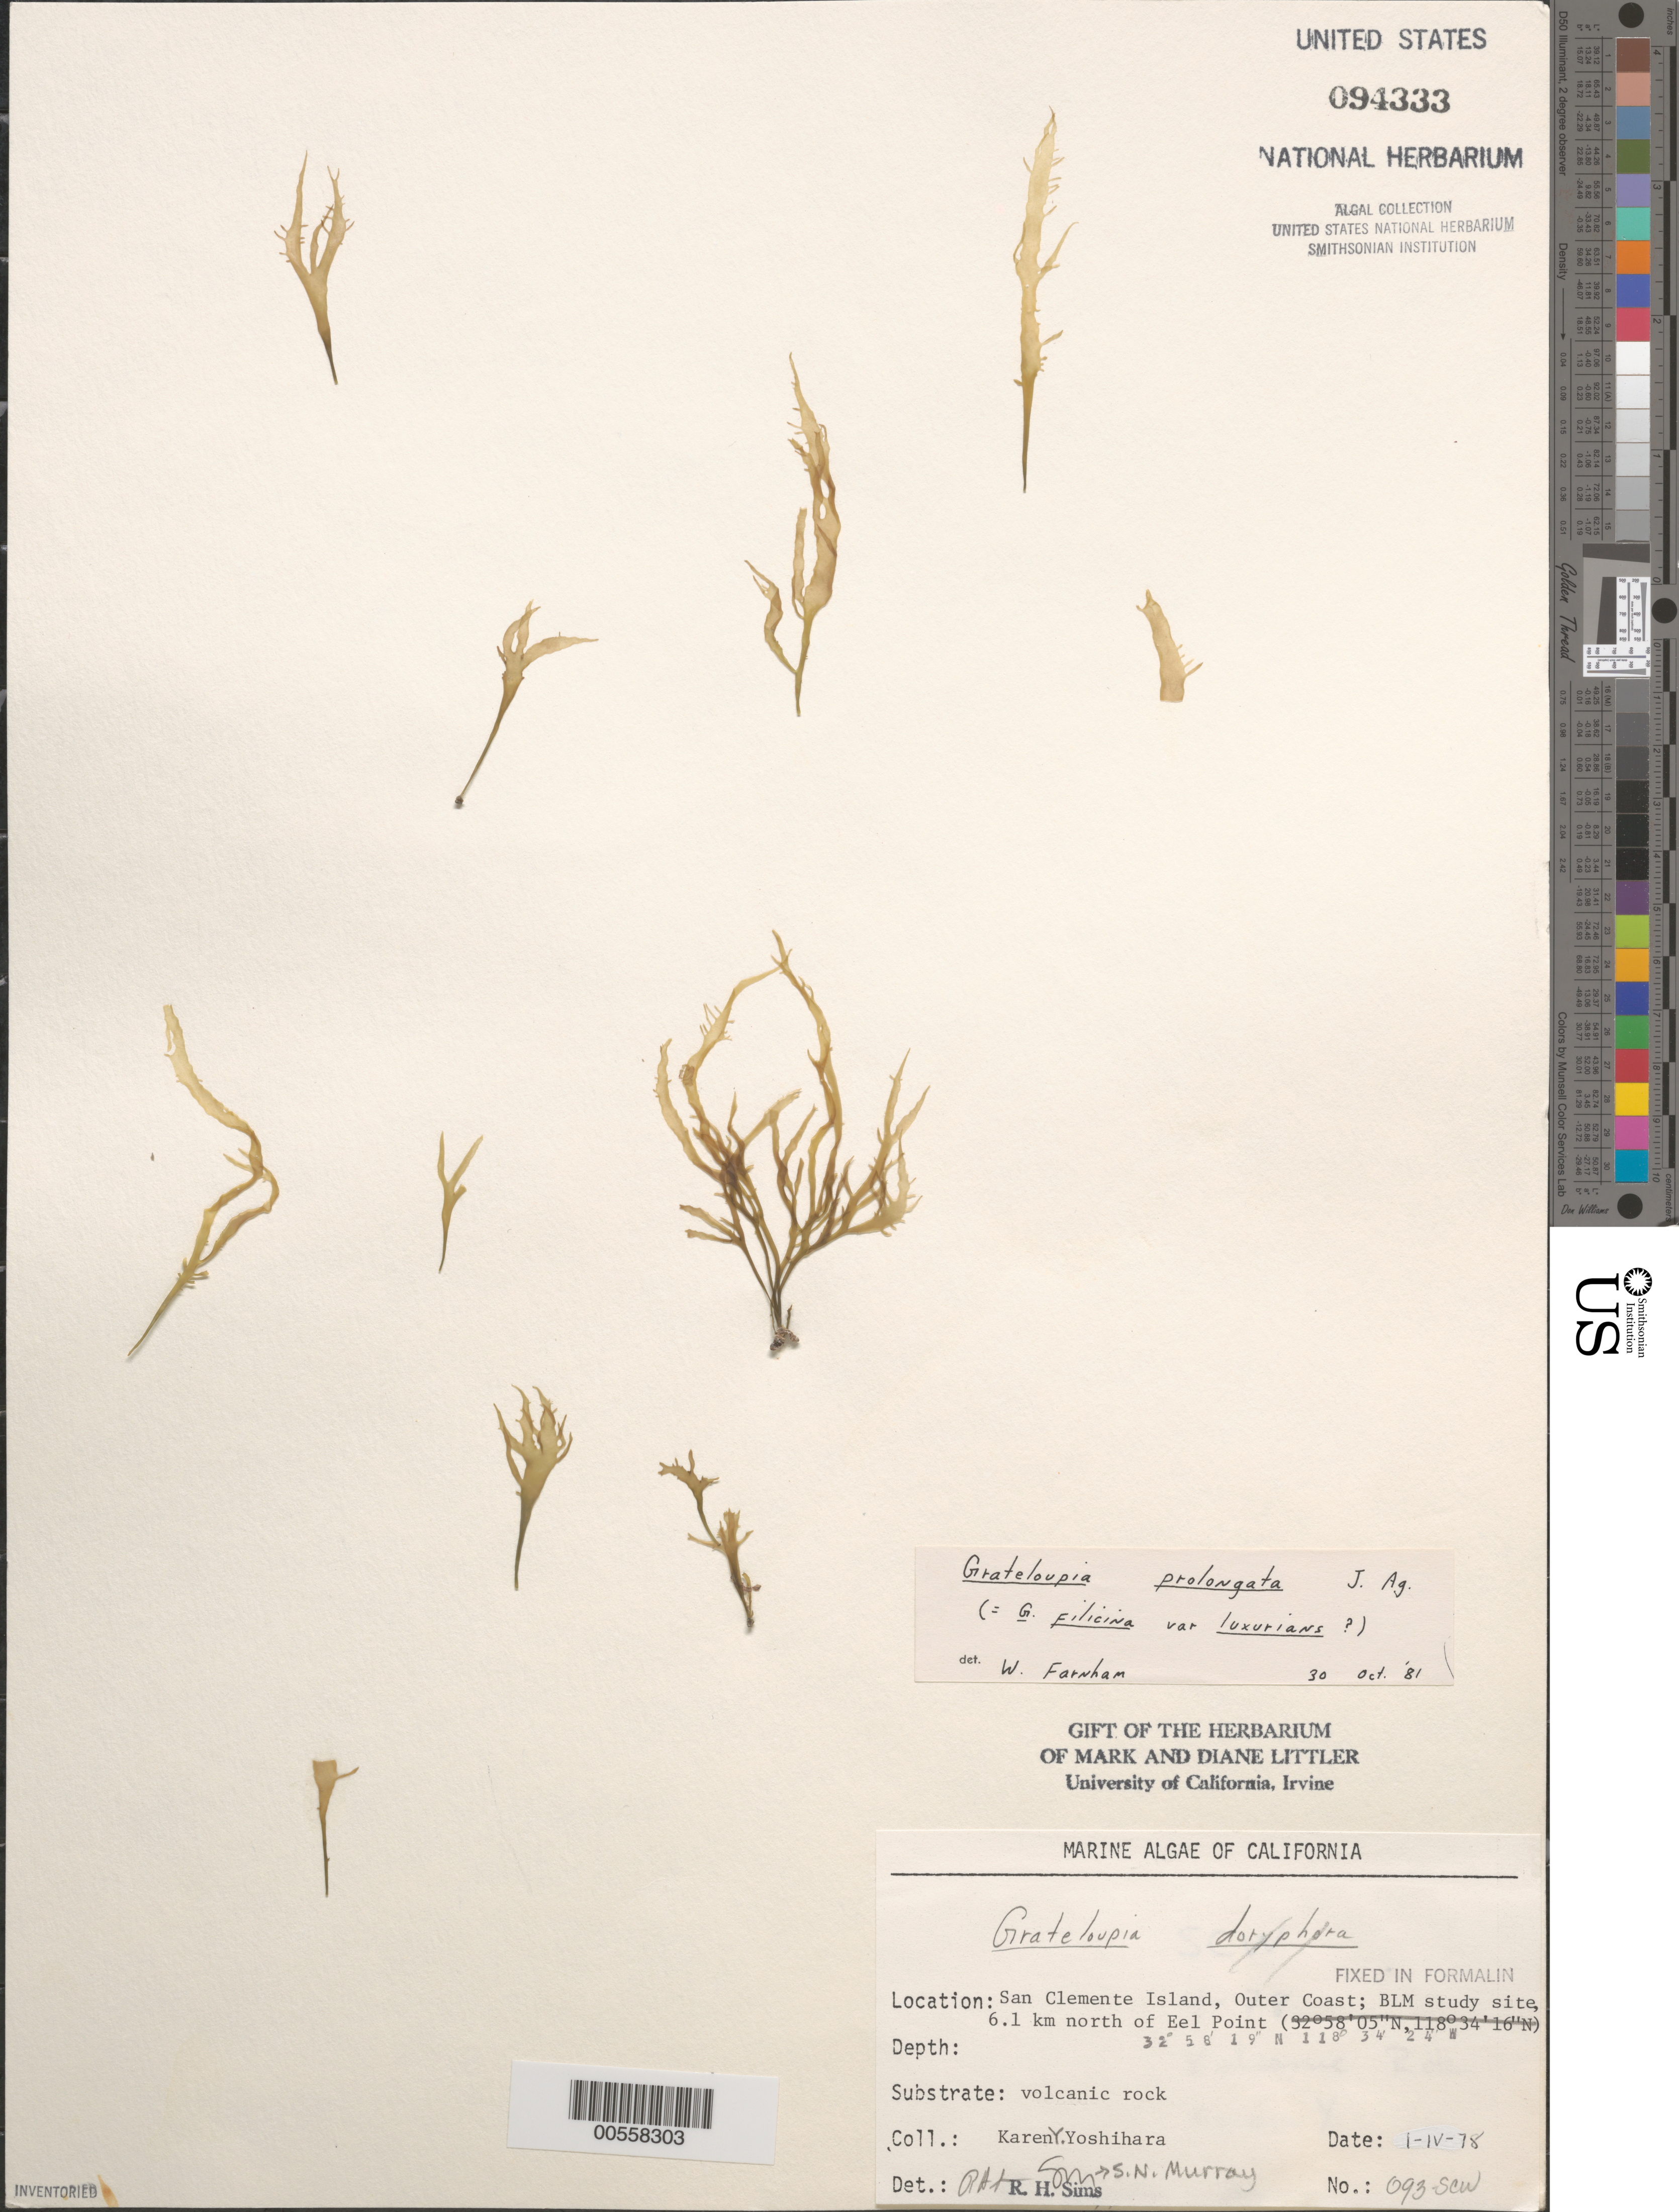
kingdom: Plantae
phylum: Rhodophyta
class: Florideophyceae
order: Halymeniales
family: Halymeniaceae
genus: Grateloupia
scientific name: Grateloupia prolongata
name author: J. Agardh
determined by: Farnham, W. F.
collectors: K. Yoshihara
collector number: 093-scw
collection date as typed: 01 Apr 1978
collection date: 1978-04-01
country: United States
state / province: California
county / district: Los Angeles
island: San Clemente Island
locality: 6.1 km north of Eel Point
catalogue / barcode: US 94333